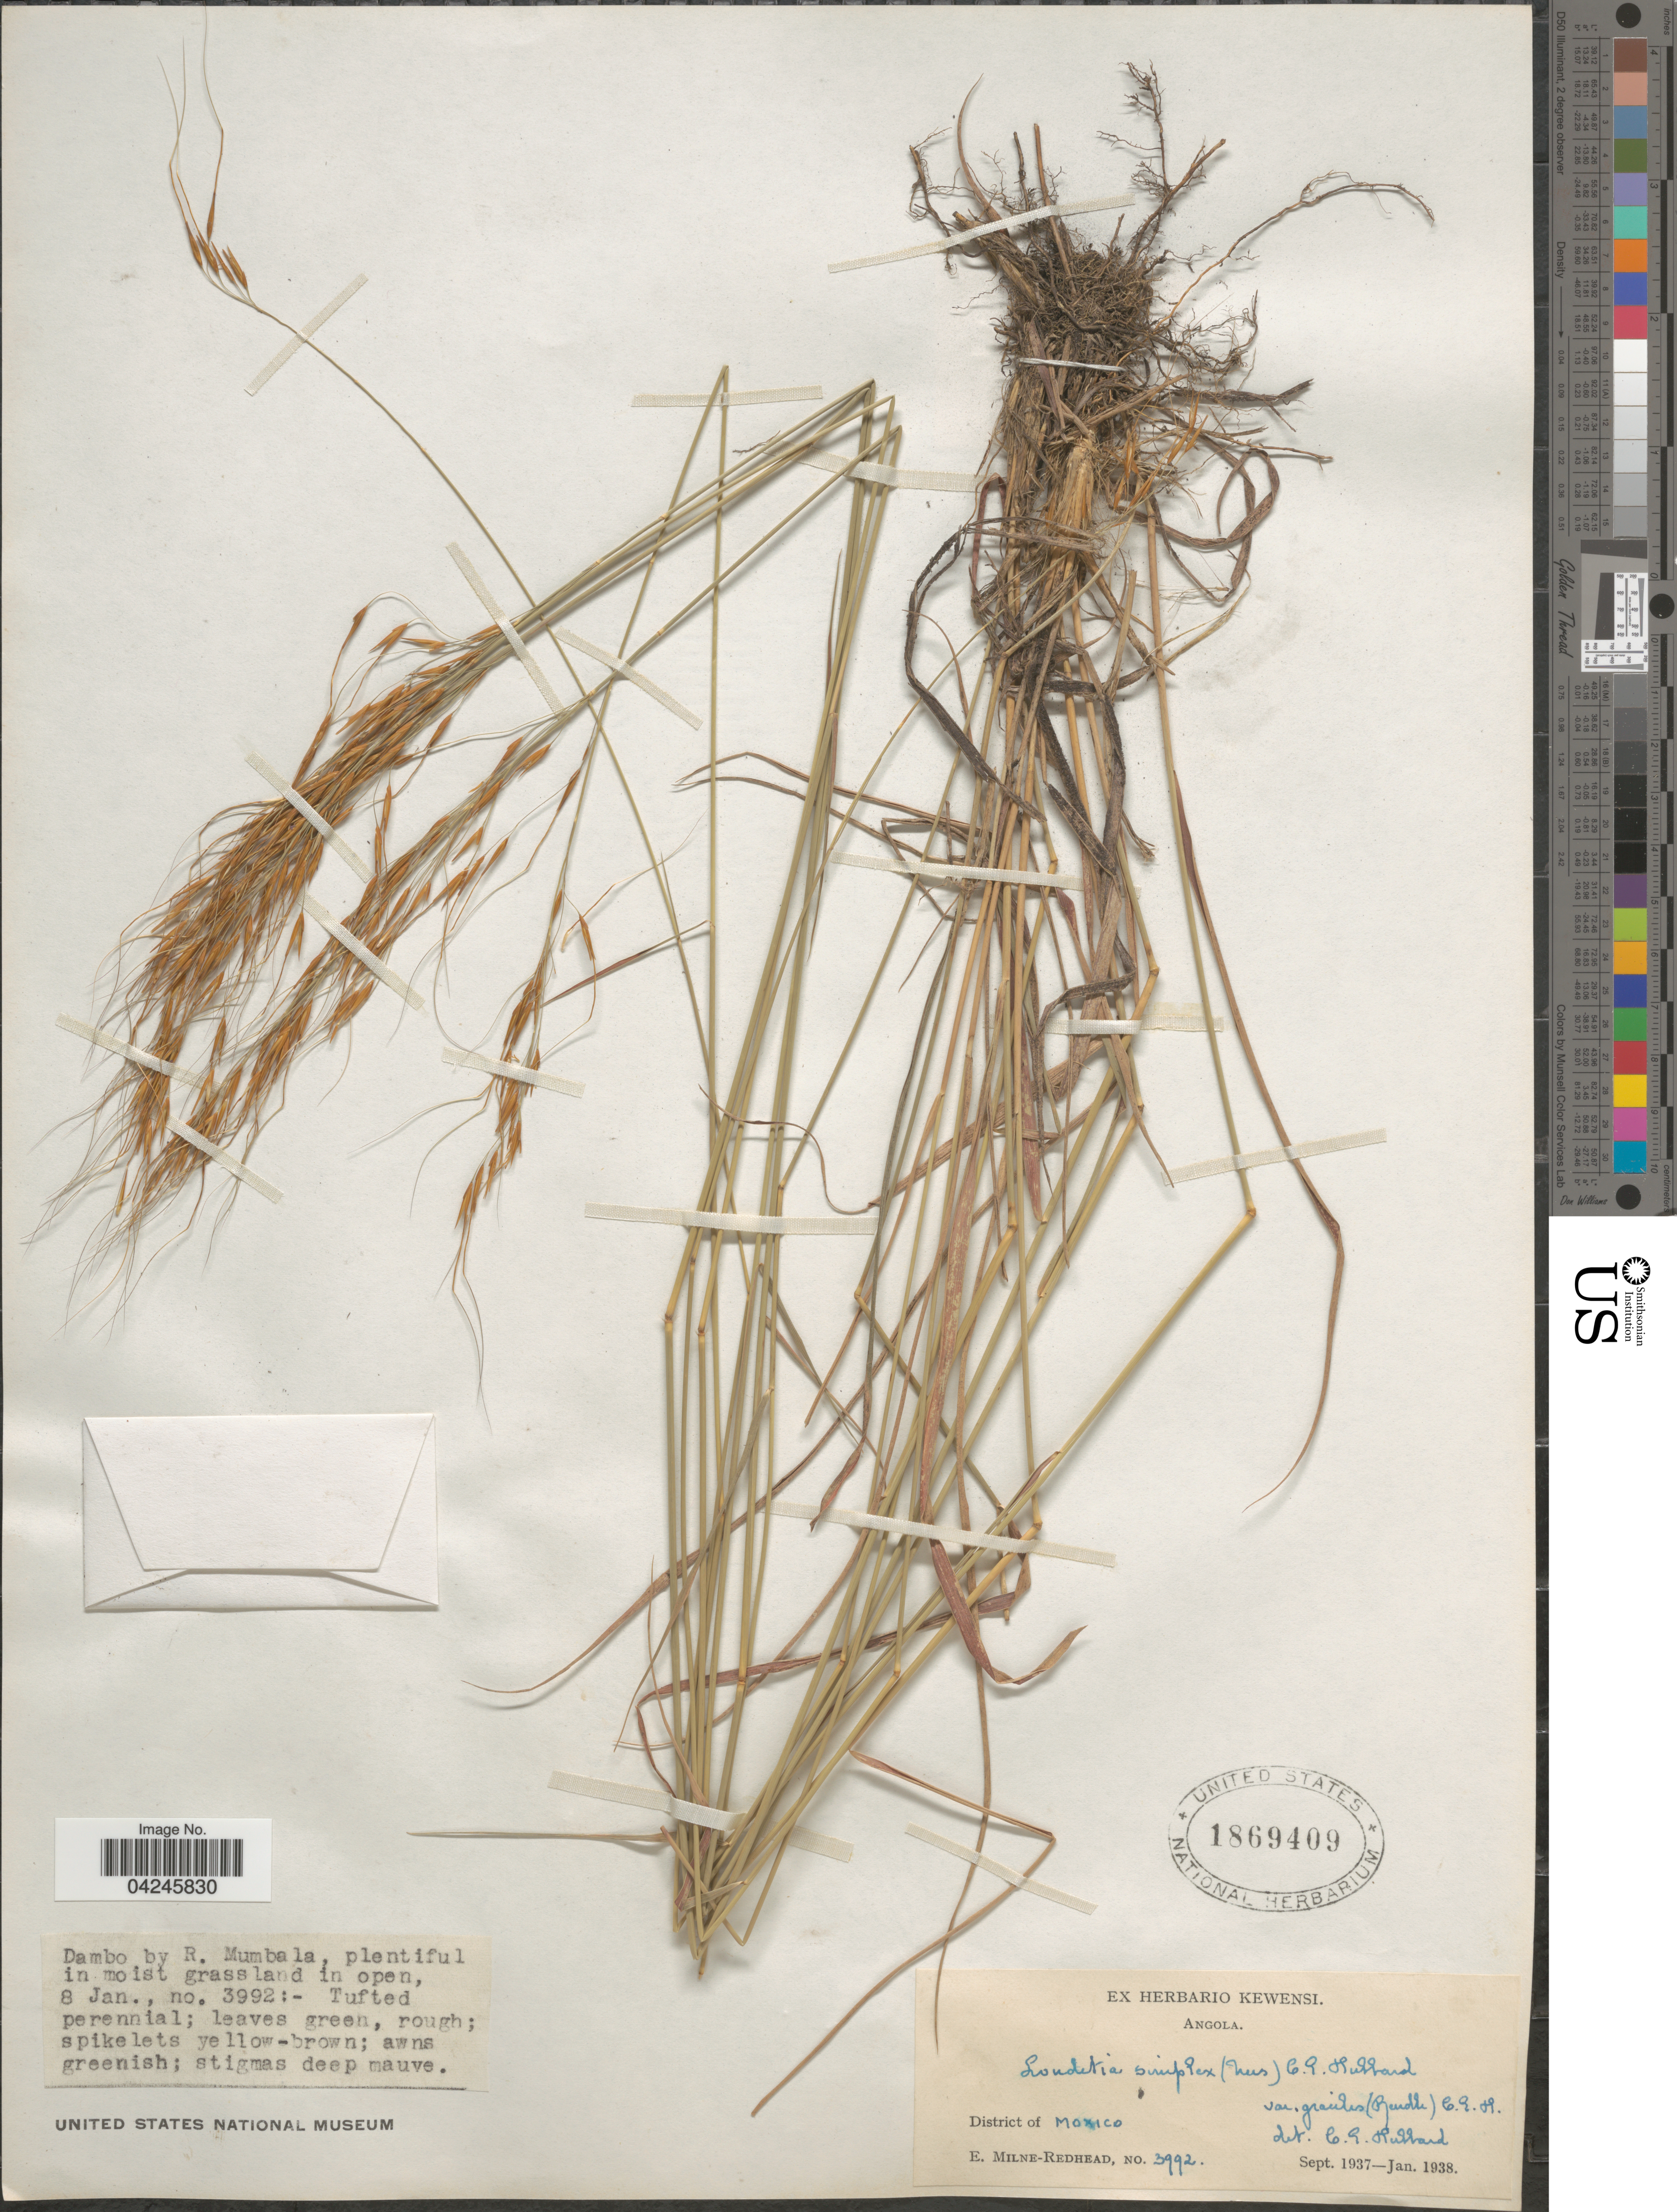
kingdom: Plantae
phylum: Tracheophyta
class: Liliopsida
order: Poales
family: Poaceae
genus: Loudetia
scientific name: Loudetia simplex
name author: (Nees) C.E. Hubb.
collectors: E. W. Milne-Redhead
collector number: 3992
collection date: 1938-01-08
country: Angola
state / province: Moxico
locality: R. Mumbala, plentiful in moist grassland in open. District of Moxico.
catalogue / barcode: US 1869409